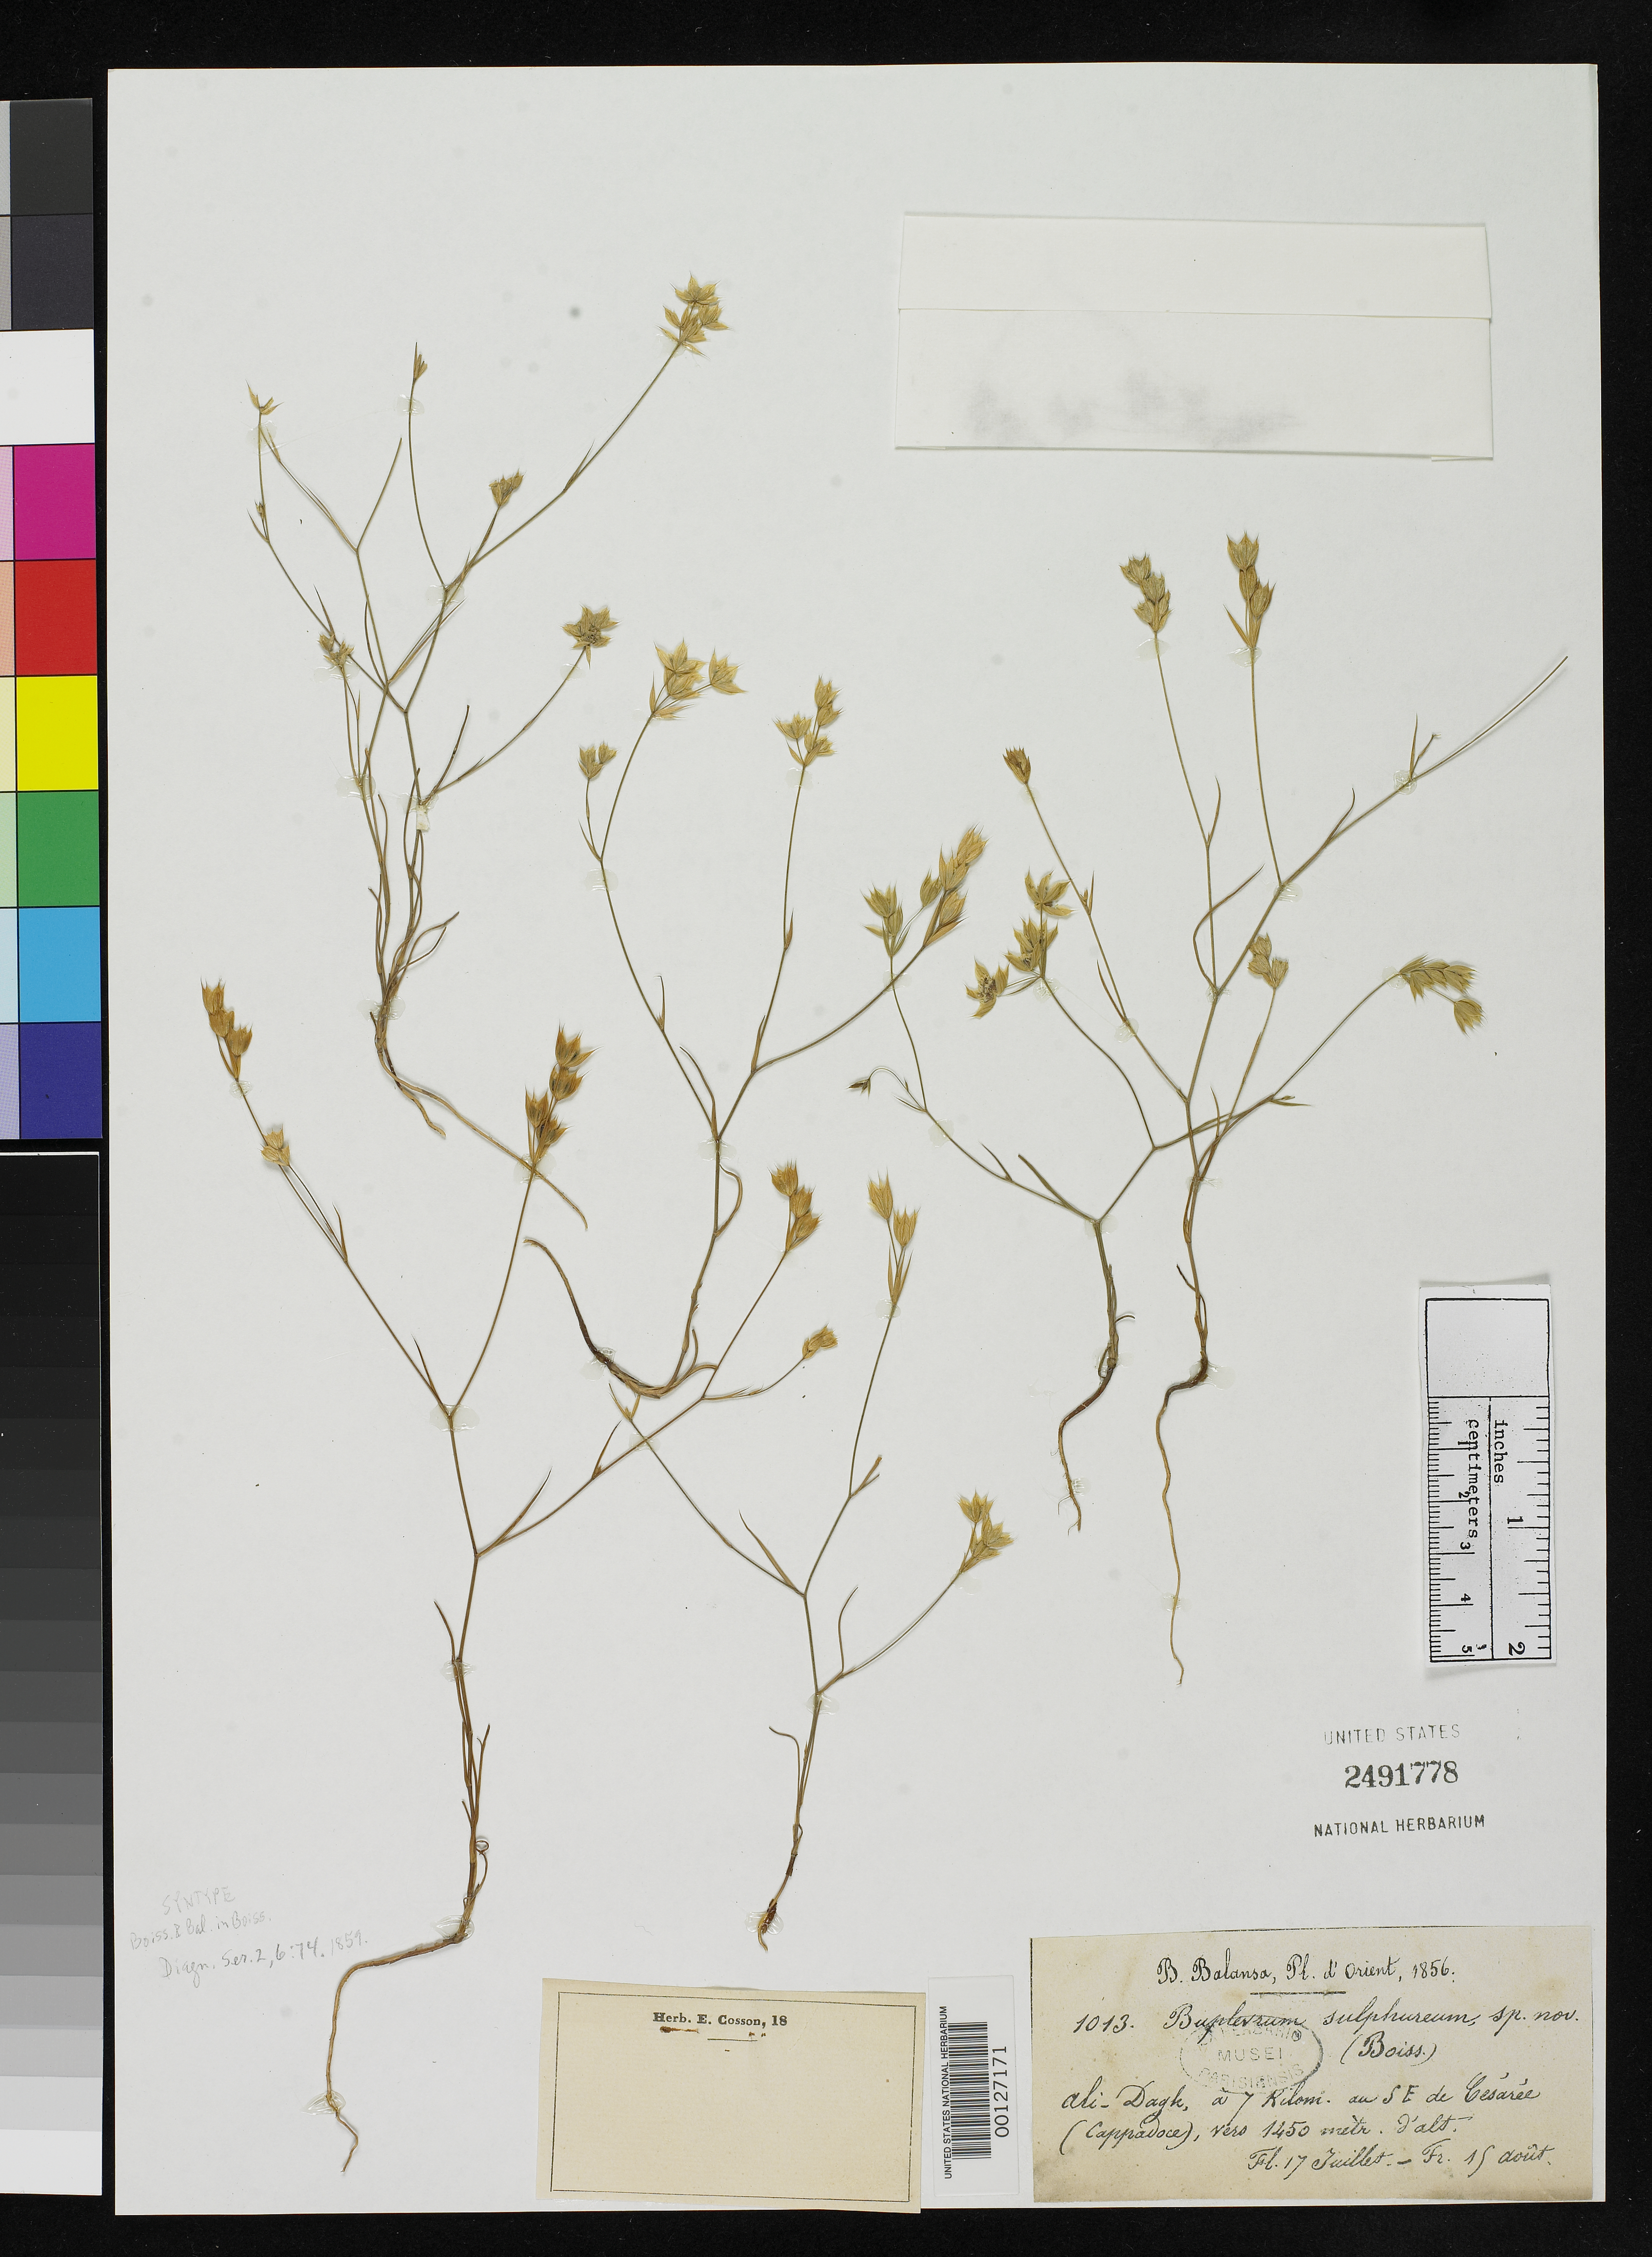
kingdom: Plantae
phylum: Tracheophyta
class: Magnoliopsida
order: Apiales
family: Apiaceae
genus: Bupleurum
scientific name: Bupleurum sulphureum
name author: Boiss. & Balansa in Boiss.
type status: Syntype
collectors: B. Balansa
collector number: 1013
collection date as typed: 17 Jul 1856 to 15 Aug 1856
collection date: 1856-07-17/1856-08-15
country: Turkey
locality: Cappadocia, Cesaree.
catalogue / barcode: US 2491778